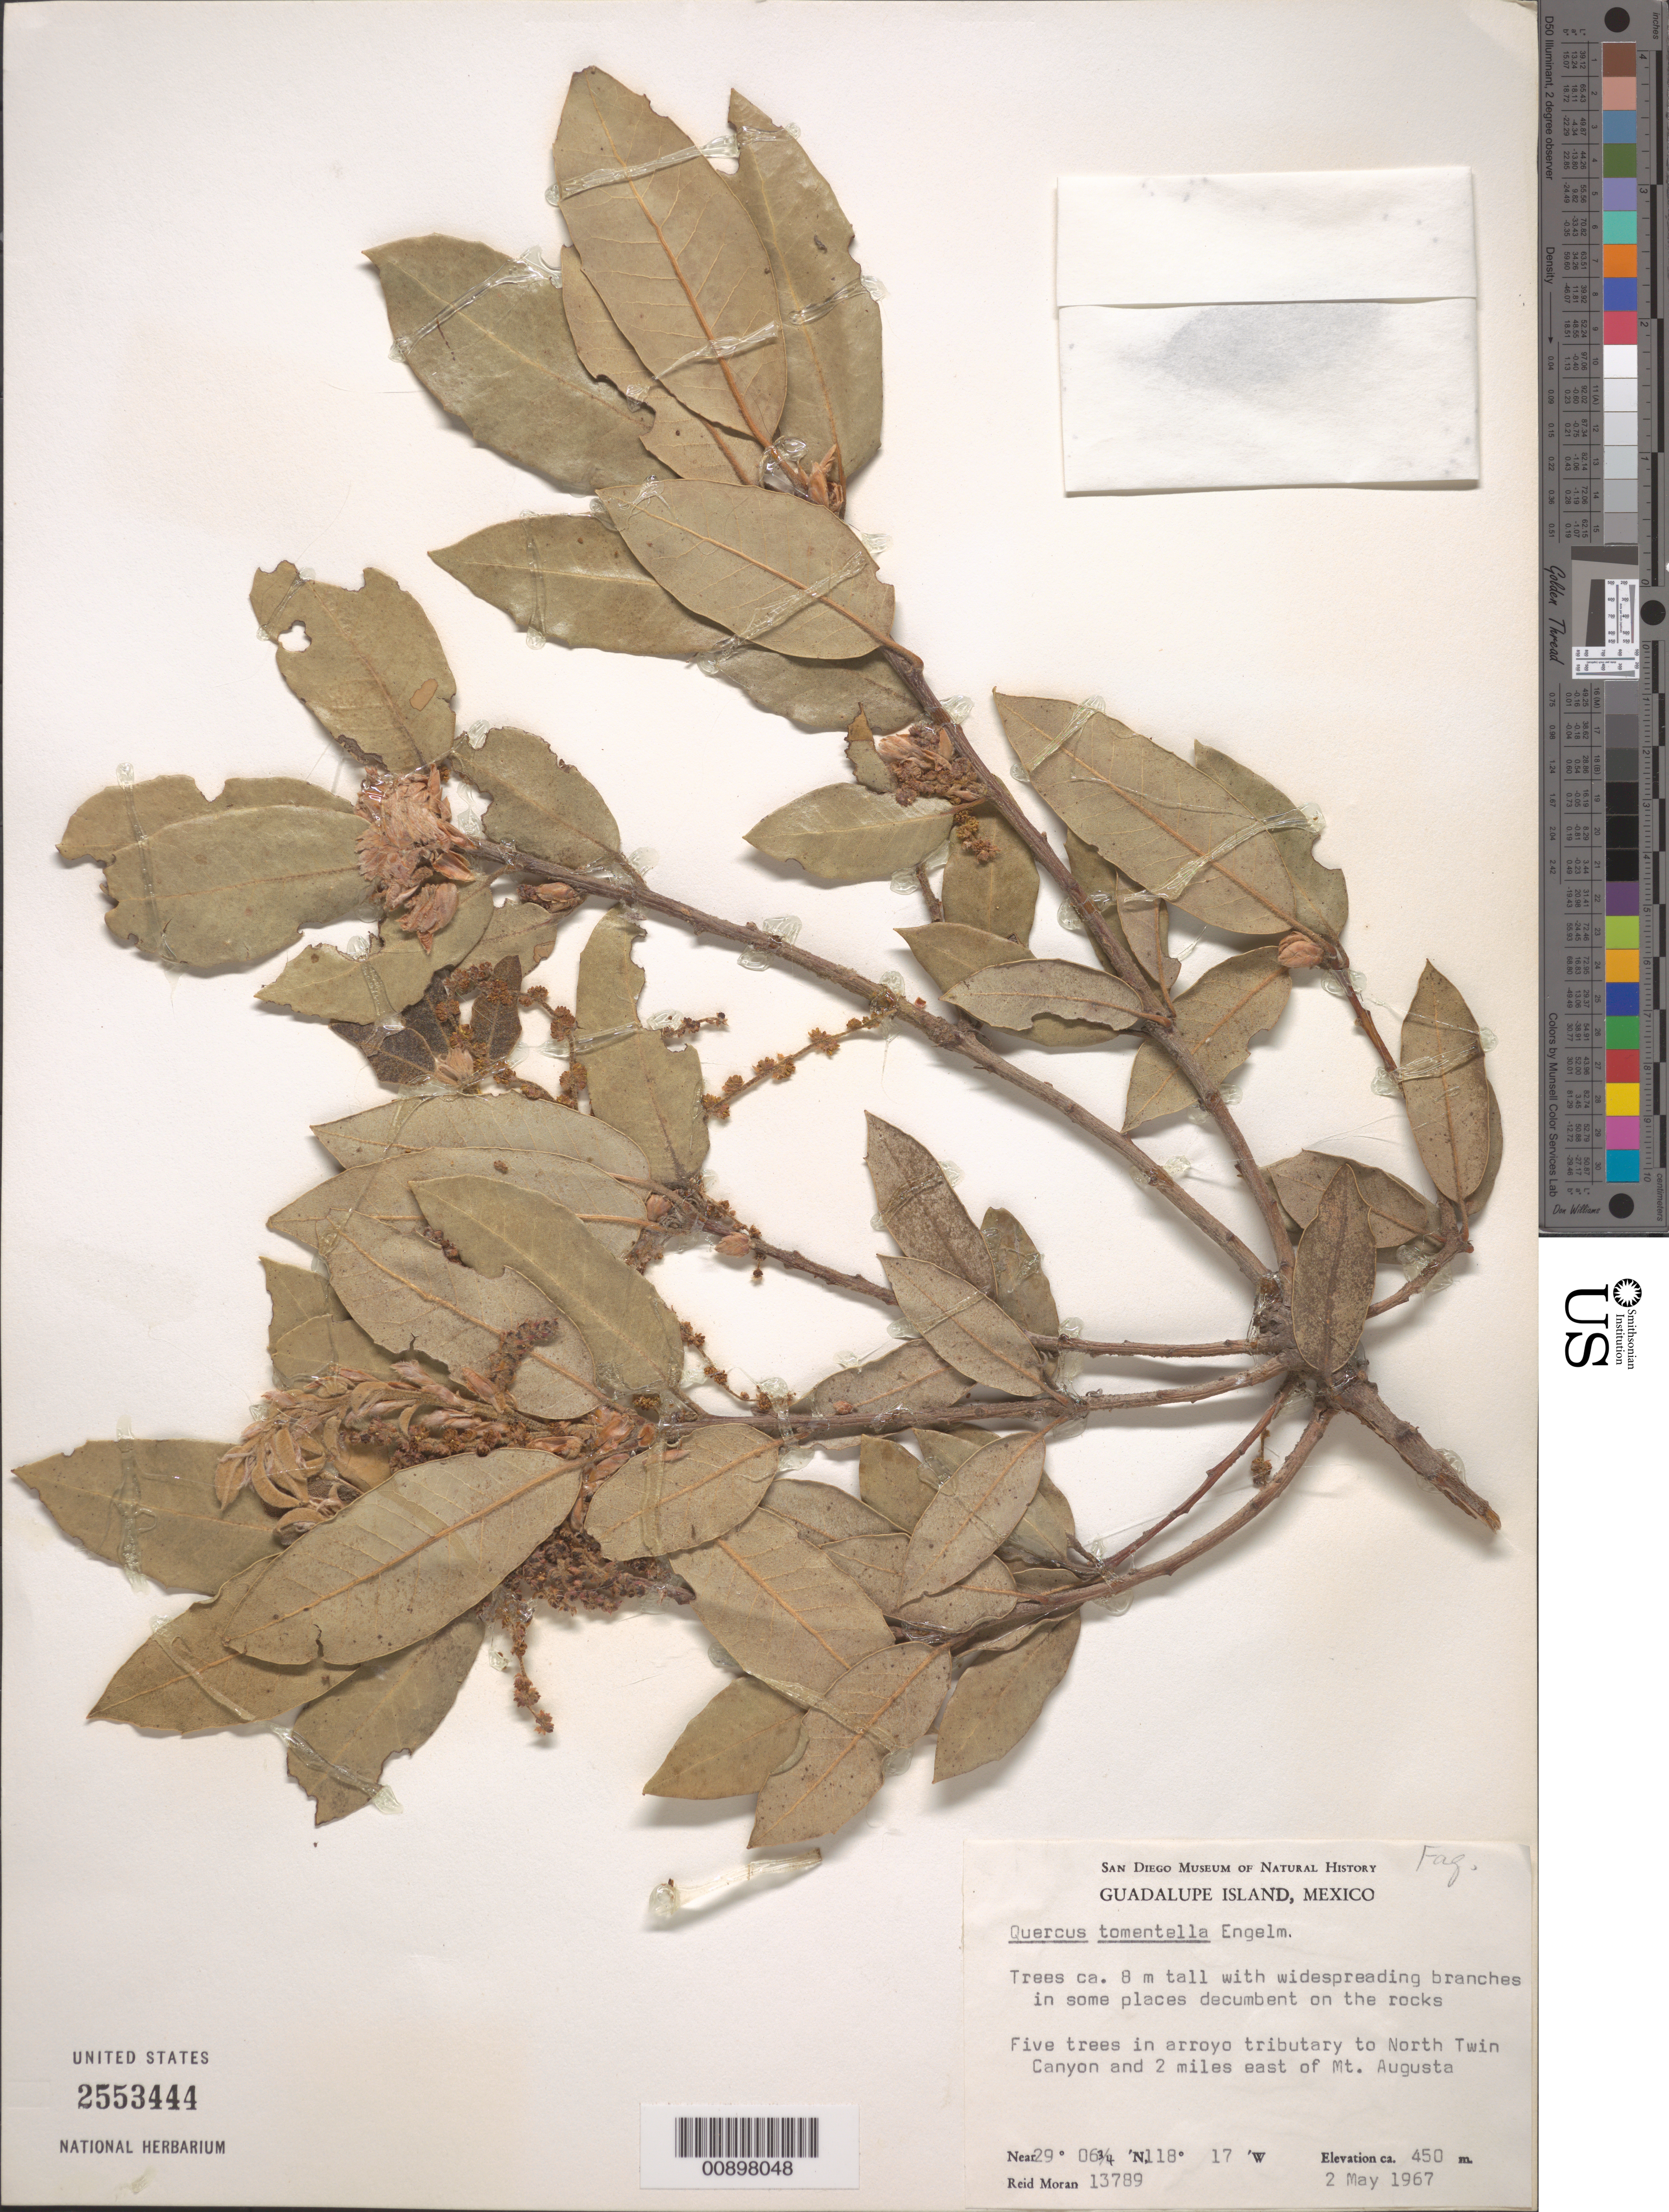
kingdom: Plantae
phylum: Tracheophyta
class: Magnoliopsida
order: Fagales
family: Fagaceae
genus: Quercus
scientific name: Quercus tomentella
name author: Engelm.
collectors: R. V. Moran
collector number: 13789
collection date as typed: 02 May 1967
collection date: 1967-05-02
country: Mexico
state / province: Baja California Norte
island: Guadalupe I.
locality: Guadalupe Island: In arroyo tributary to North Twin Canyon and 2 miles east of Mt. Augusta.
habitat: In arroyo tributary.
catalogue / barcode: US 2553444